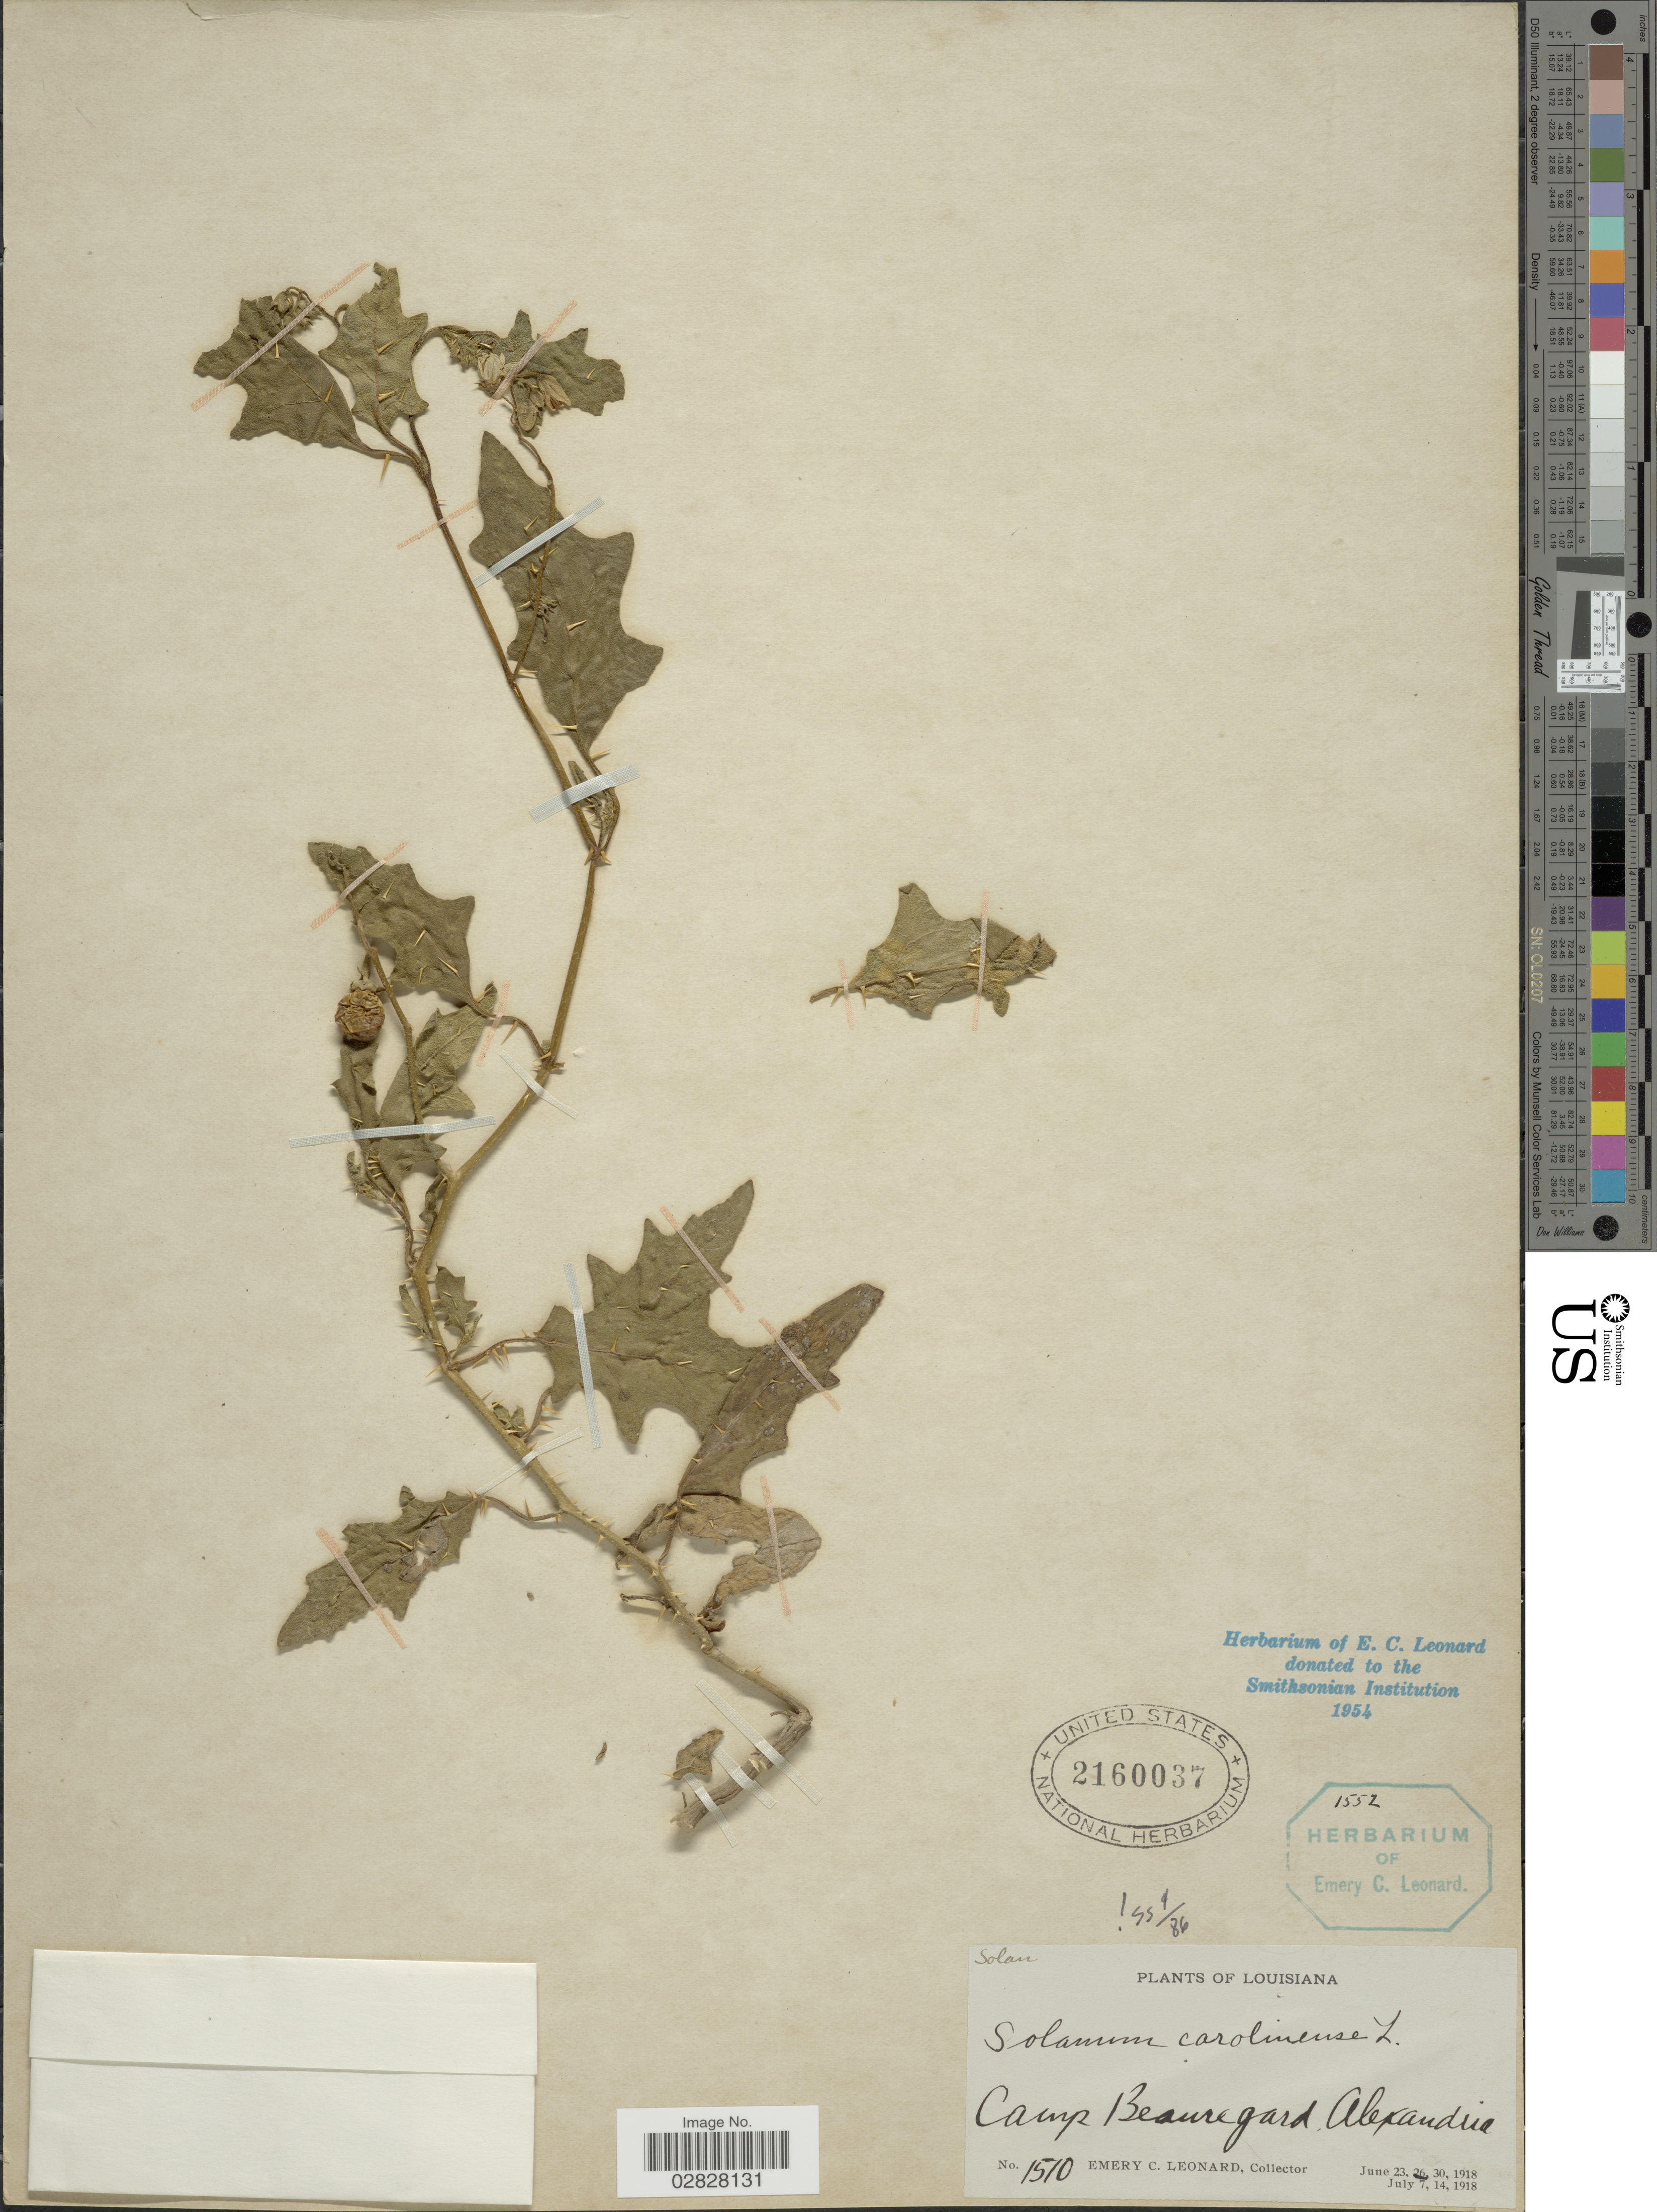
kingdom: Plantae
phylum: Tracheophyta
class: Magnoliopsida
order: Solanales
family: Solanaceae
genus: Solanum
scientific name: Solanum carolinense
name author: L.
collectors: E. C. Leonard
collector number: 1510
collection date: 1918-06-26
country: United States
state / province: Louisiana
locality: Camp Beauregard, Alexandria.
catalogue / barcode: US 2160037